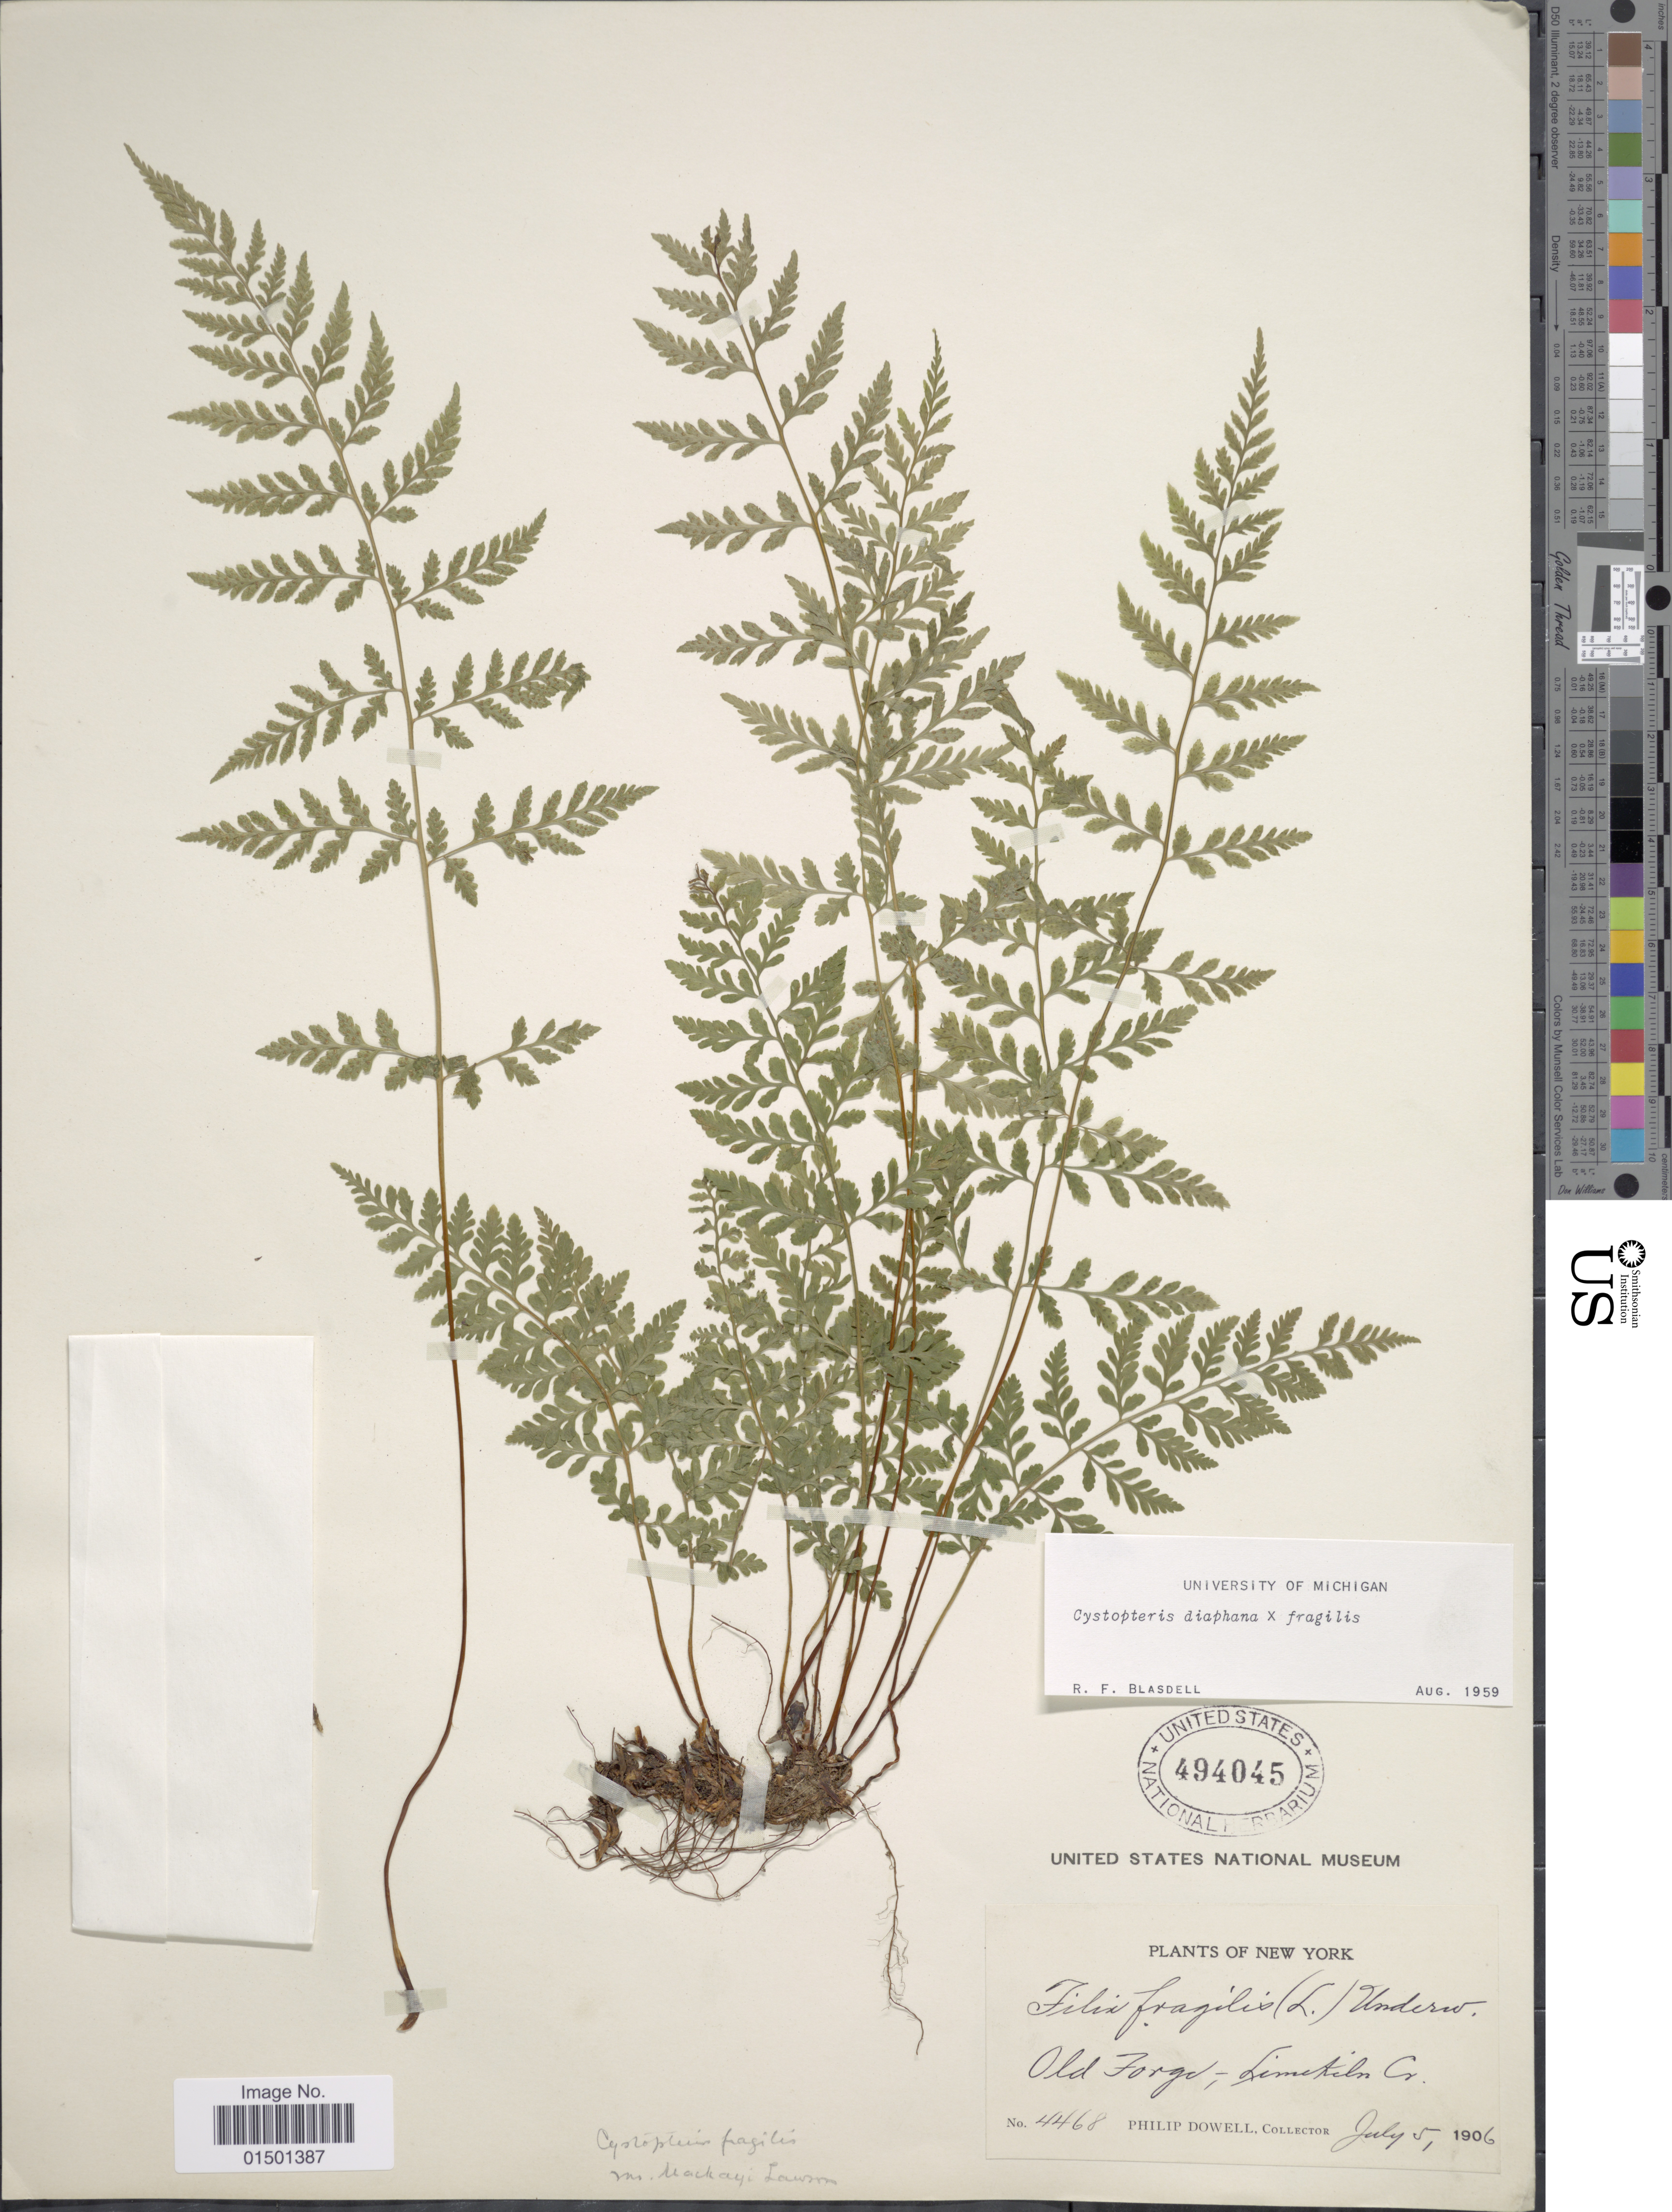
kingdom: Plantae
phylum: Tracheophyta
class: Polypodiopsida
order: Polypodiales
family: Cystopteridaceae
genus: Cystopteris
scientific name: Cystopteris diaphana x C. fragilis (L.) Bernh.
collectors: P. Dowell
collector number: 4468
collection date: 1906-07-05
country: United States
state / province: New York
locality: Old Forge, Limekiln Co.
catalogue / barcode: US 494045